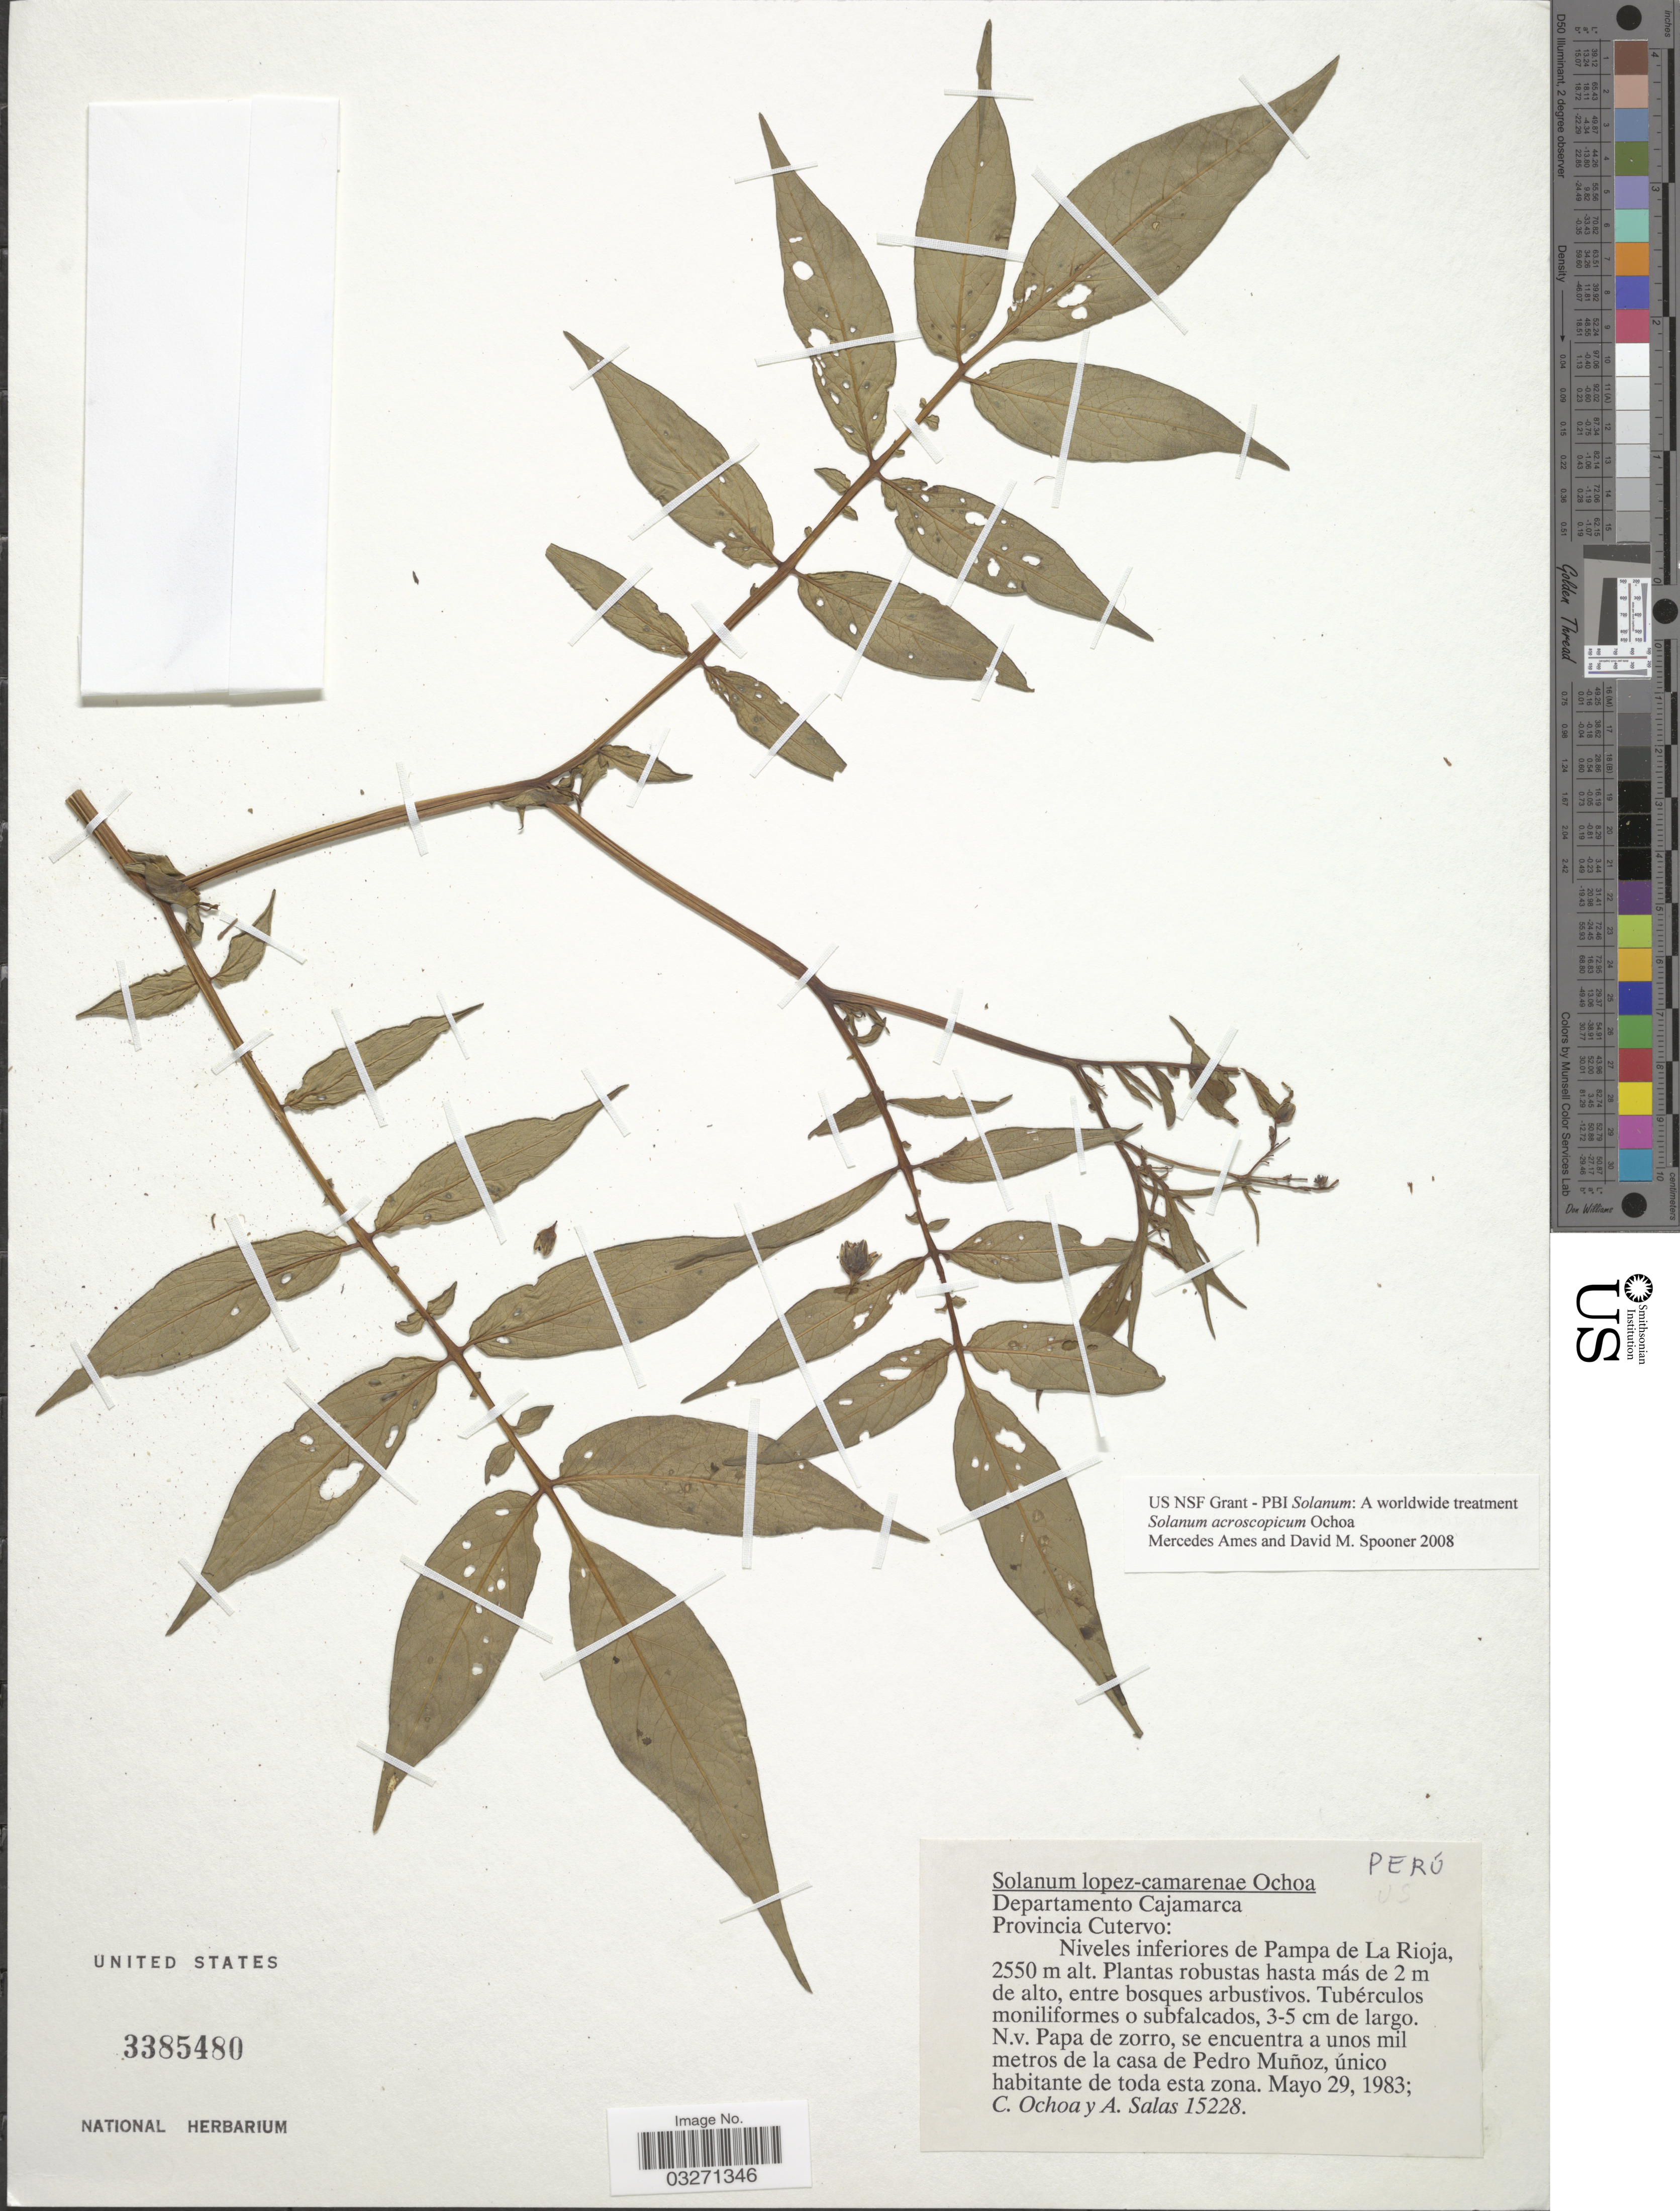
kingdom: Plantae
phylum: Tracheophyta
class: Magnoliopsida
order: Solanales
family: Solanaceae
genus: Solanum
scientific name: Solanum acroscopicum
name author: Ochoa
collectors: C. Ochoa & A. Salas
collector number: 15228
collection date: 1983-05-29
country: Peru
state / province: Cajamarca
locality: Departmento Cajamarca. Provincia Cutervo: Niveles inferiores de Pampa de La Rioja.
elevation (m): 2550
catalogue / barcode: US 3385480